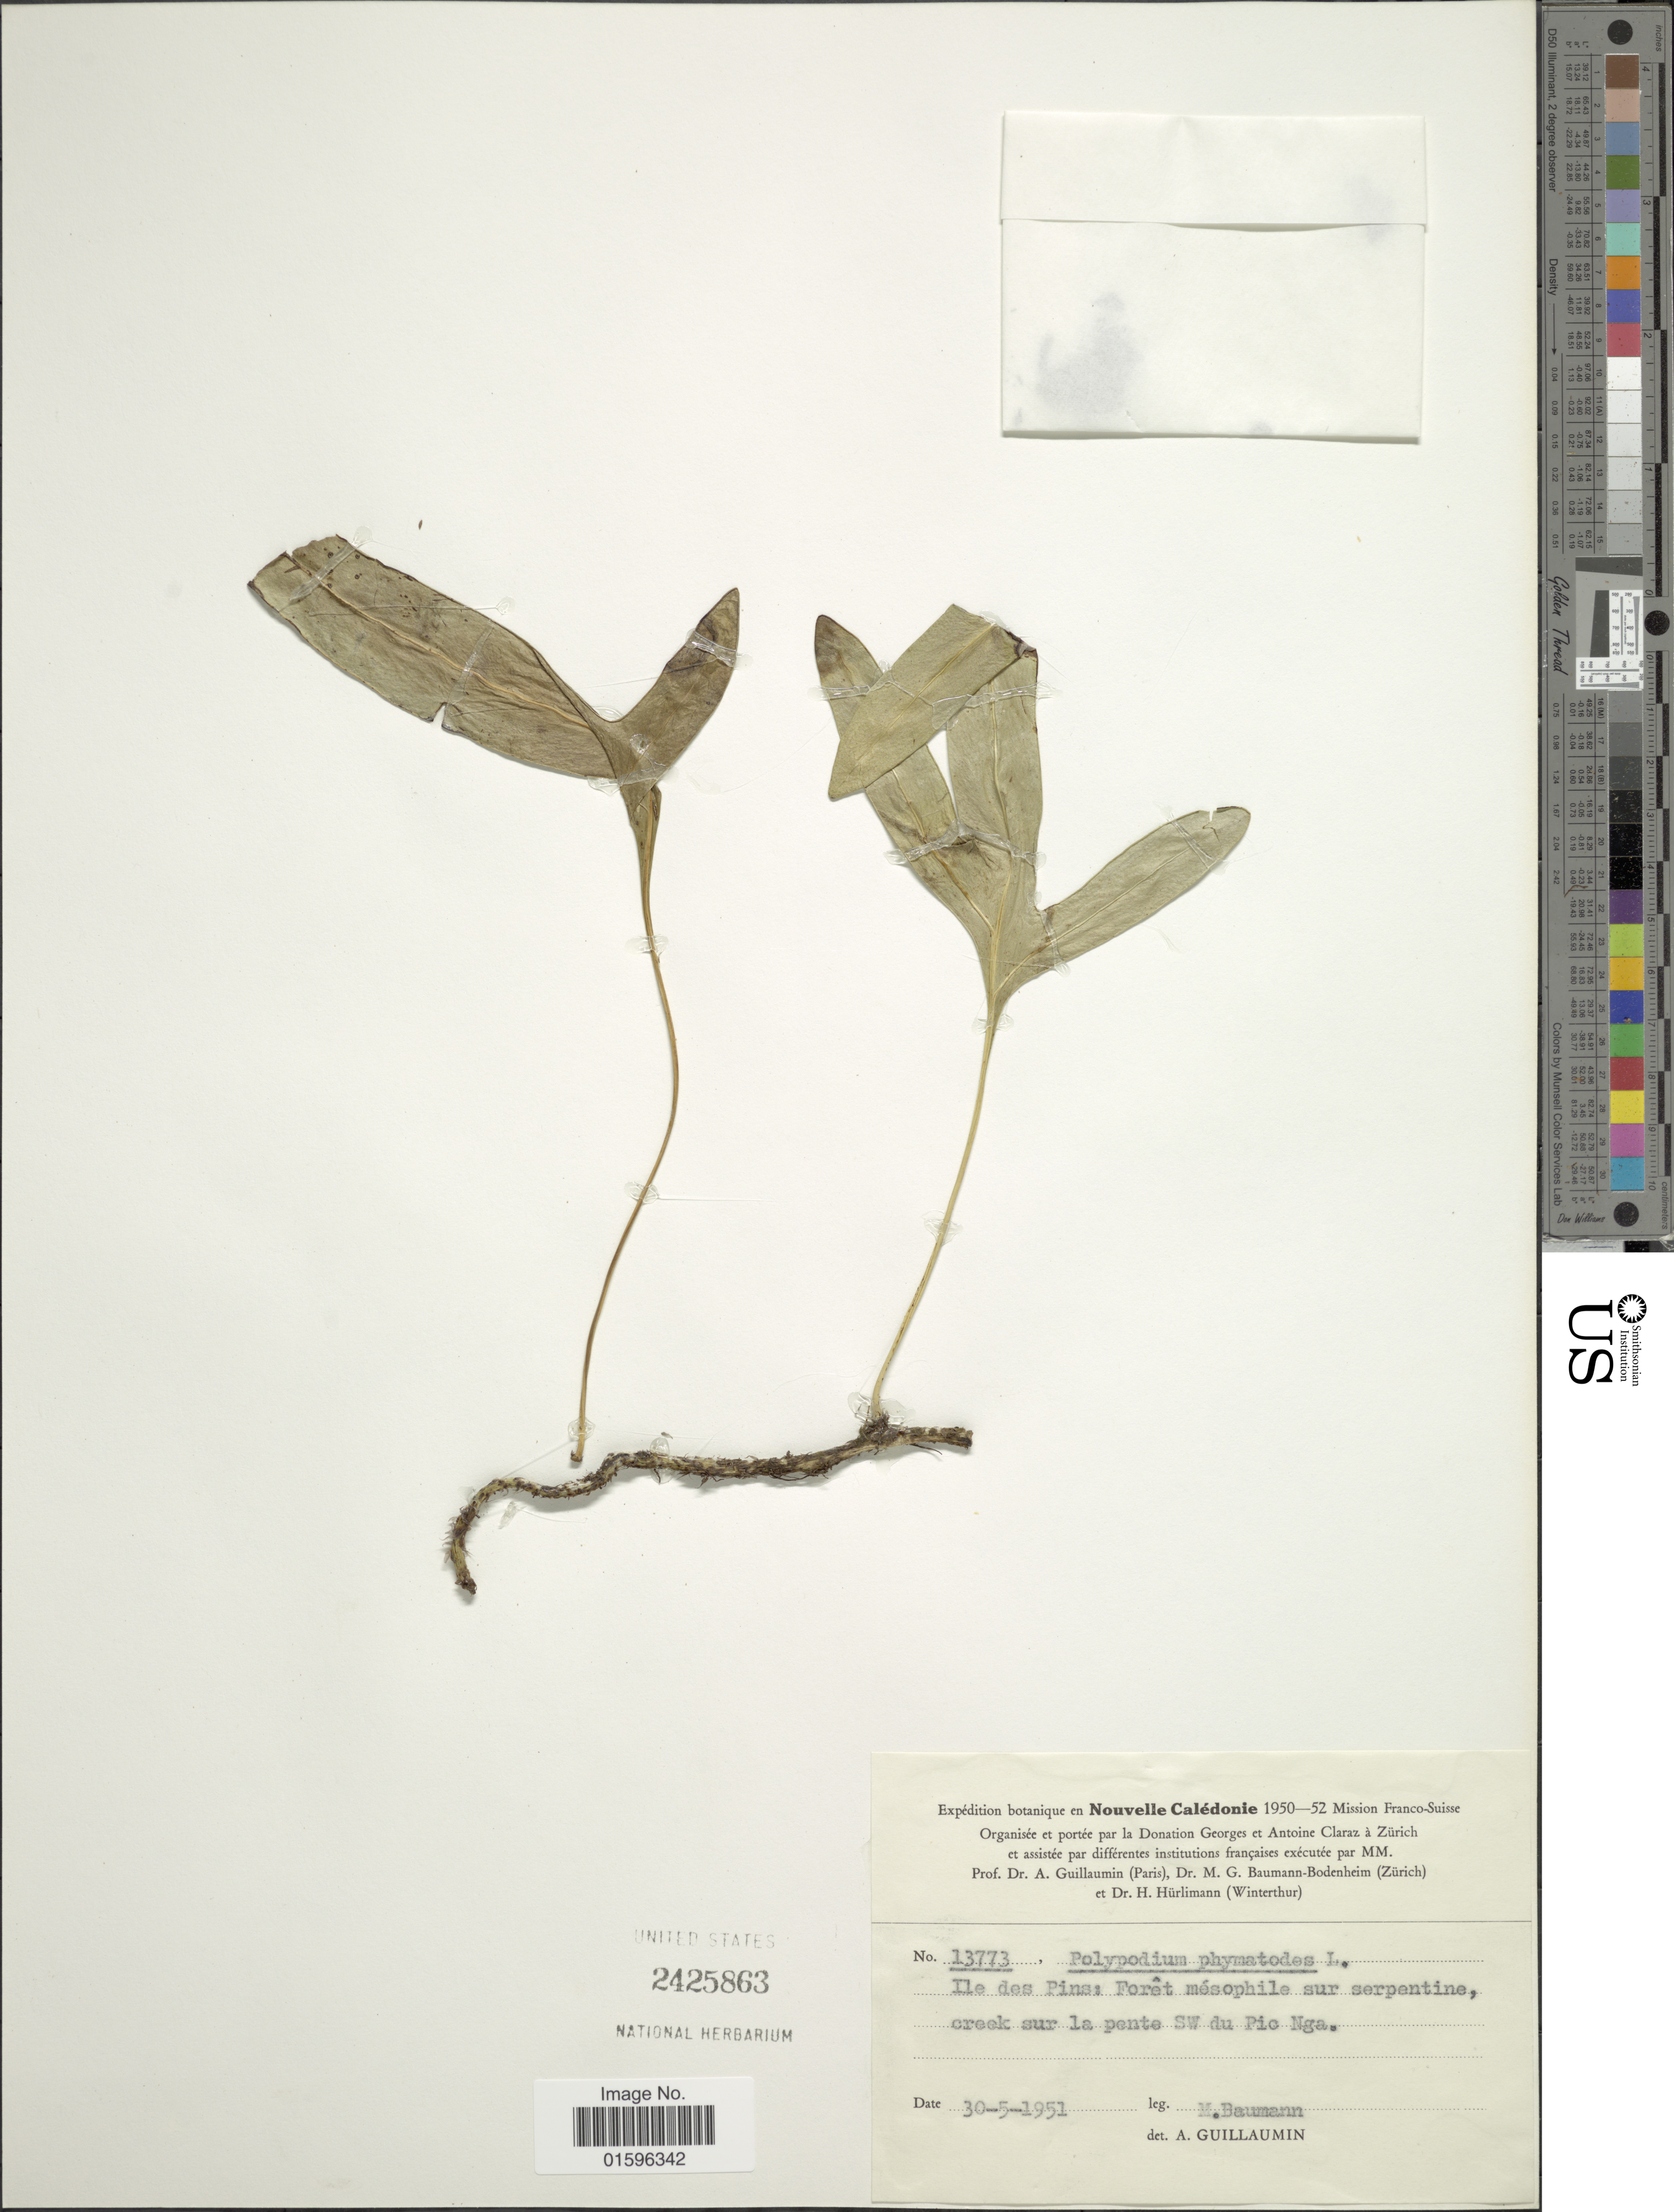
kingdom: Plantae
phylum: Tracheophyta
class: Polypodiopsida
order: Polypodiales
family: Polypodiaceae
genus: Polypodium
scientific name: Polypodium scolopendria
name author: Burm. f.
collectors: M. Baumann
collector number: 13773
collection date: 1951-05-30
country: New Caledonia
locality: Nouvelle Caledonie, ile des Pins: Foret mesophile sur serpentine, creek sur la pente SW du pic Nga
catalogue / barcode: US 2425863